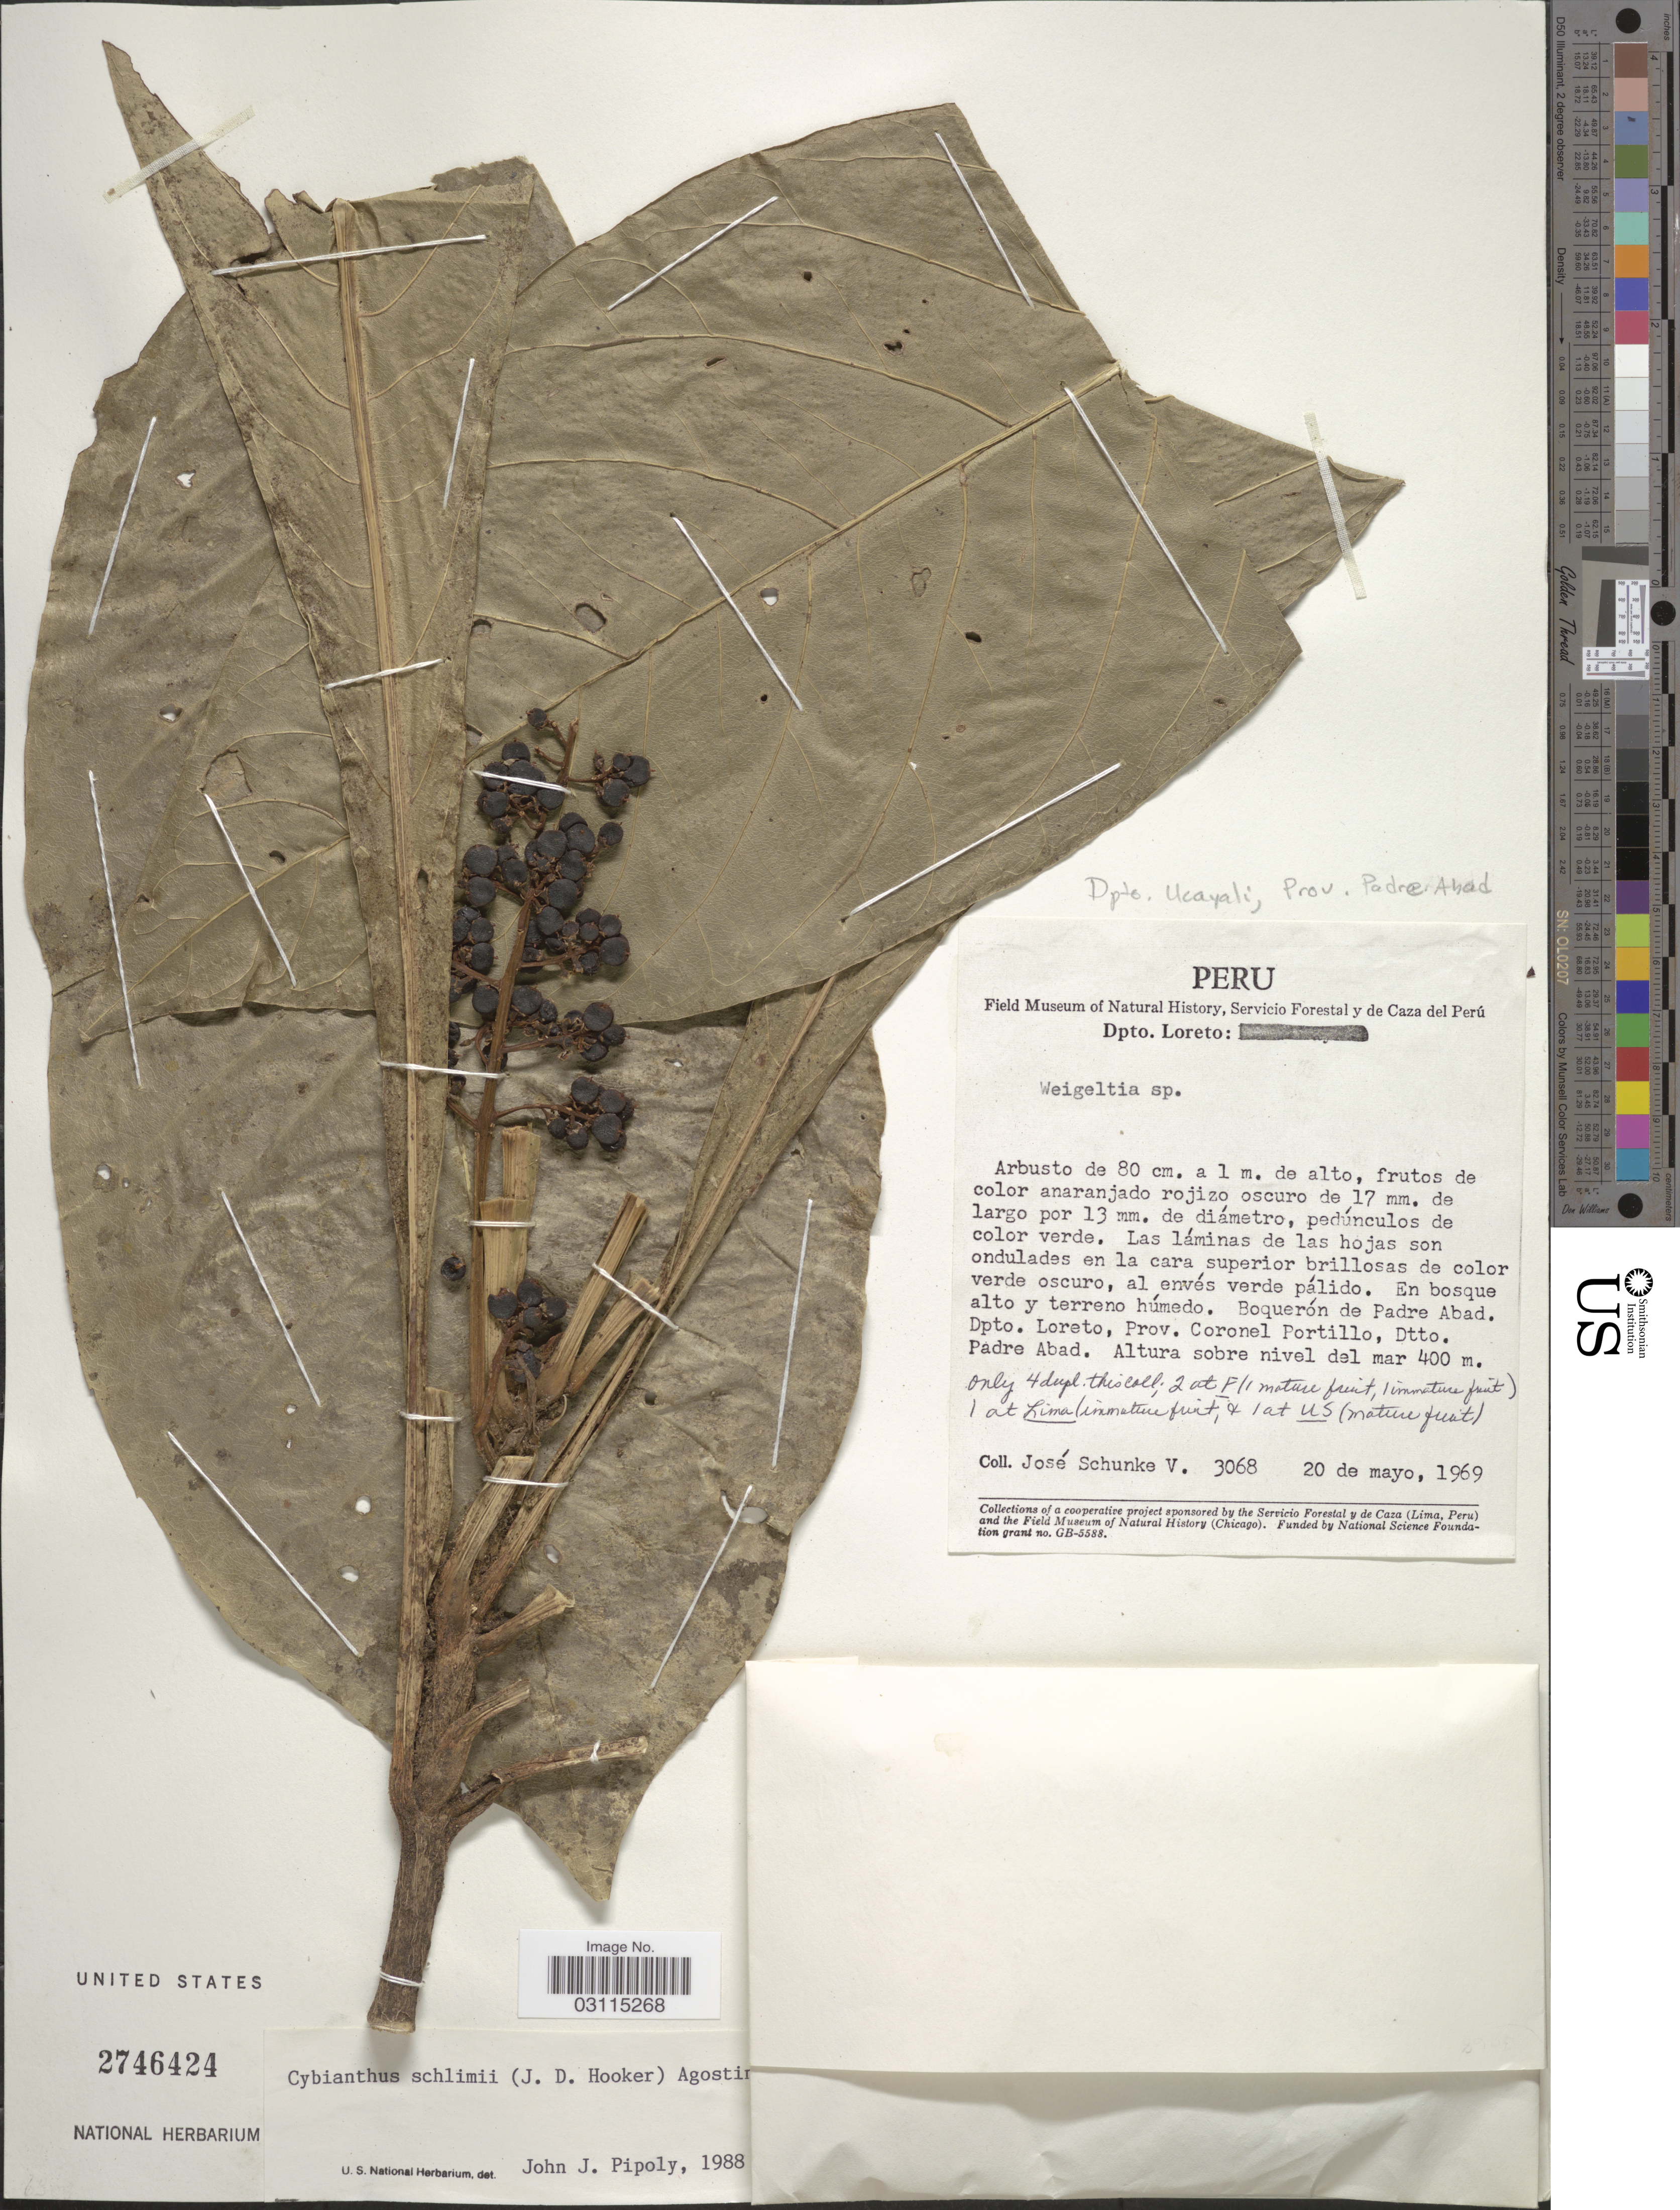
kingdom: Plantae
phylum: Tracheophyta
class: Magnoliopsida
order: Ericales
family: Primulaceae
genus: Cybianthus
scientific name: Cybianthus schlimii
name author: (Hook. f.) G. Agostini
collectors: J. Schunke Vigo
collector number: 3068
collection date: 1969-05-20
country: Peru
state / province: Loreto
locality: Dpto. Loreto, Boquerón de Padre Abad. Dpto. Loreto, Prov. Coronel Portillo, Dtto. Padre Abad.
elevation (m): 400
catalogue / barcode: US 2746424